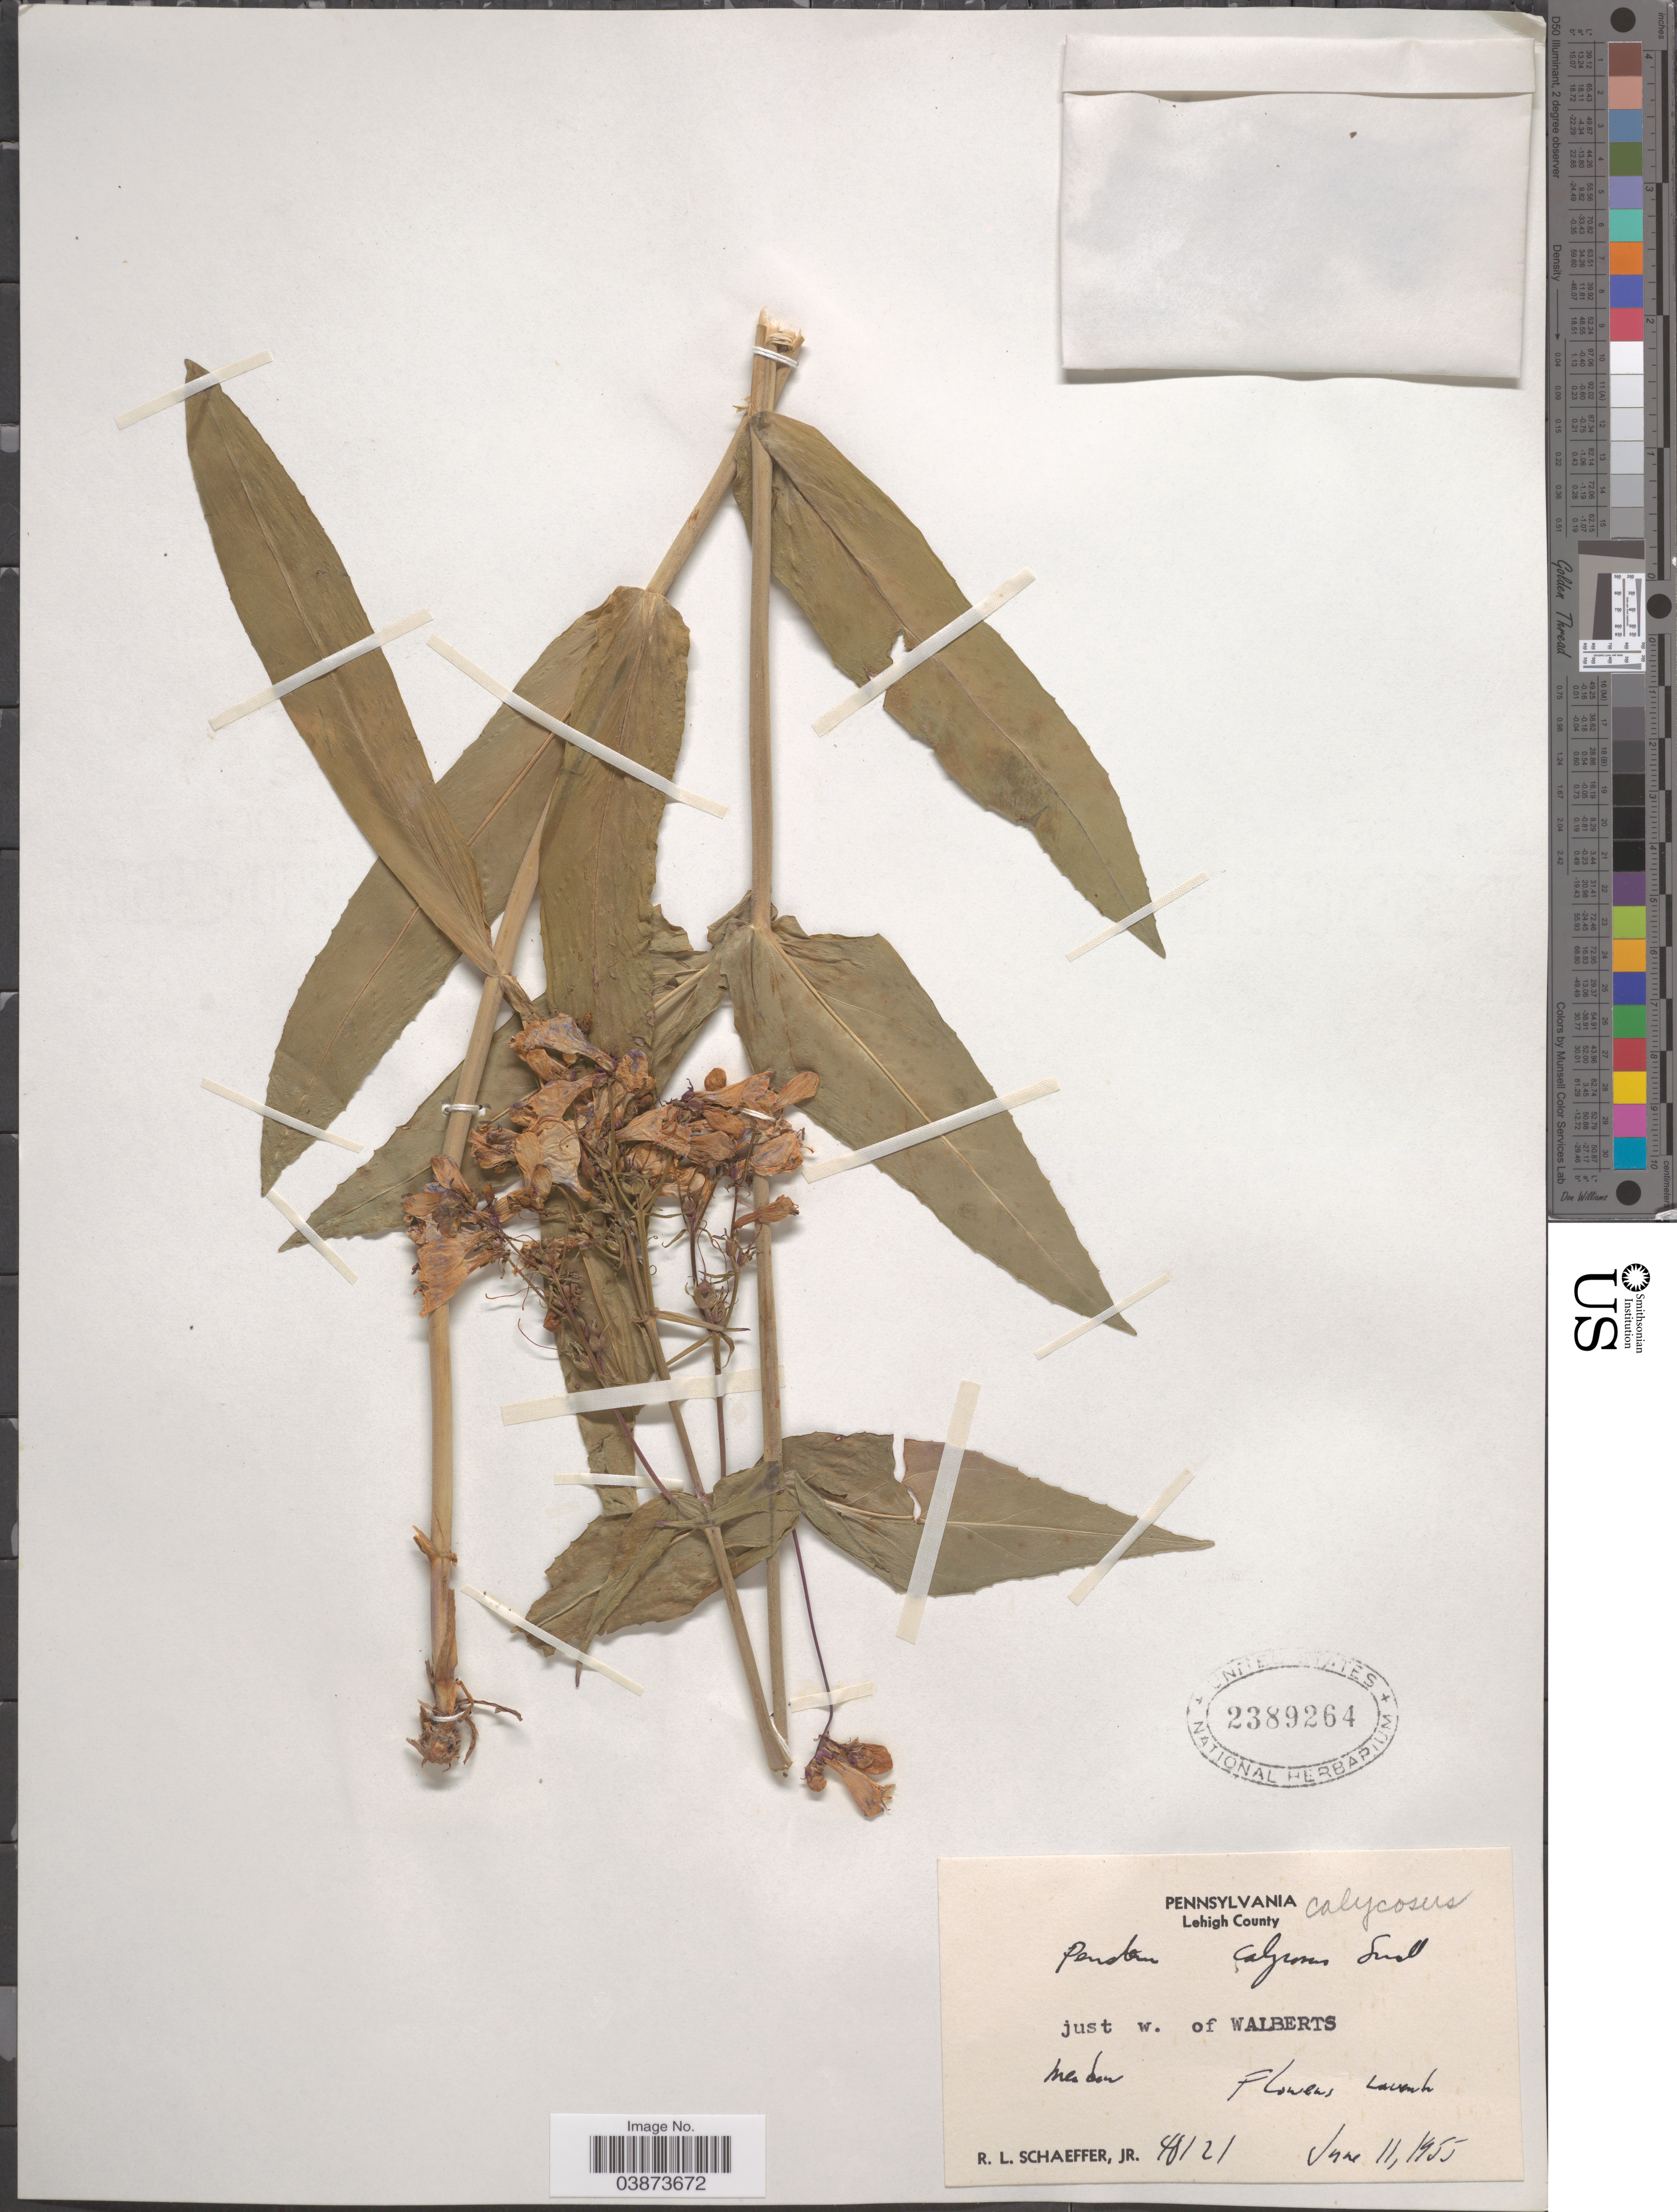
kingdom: Plantae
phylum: Tracheophyta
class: Magnoliopsida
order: Lamiales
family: Plantaginaceae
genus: Penstemon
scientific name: Penstemon calycosus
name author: Small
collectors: R. L. Schaeffer Jr.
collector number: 48121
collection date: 1955-06-11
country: United States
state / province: Pennsylvania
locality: Lehigh County. Just w. of Walberts.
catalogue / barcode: US 2389264